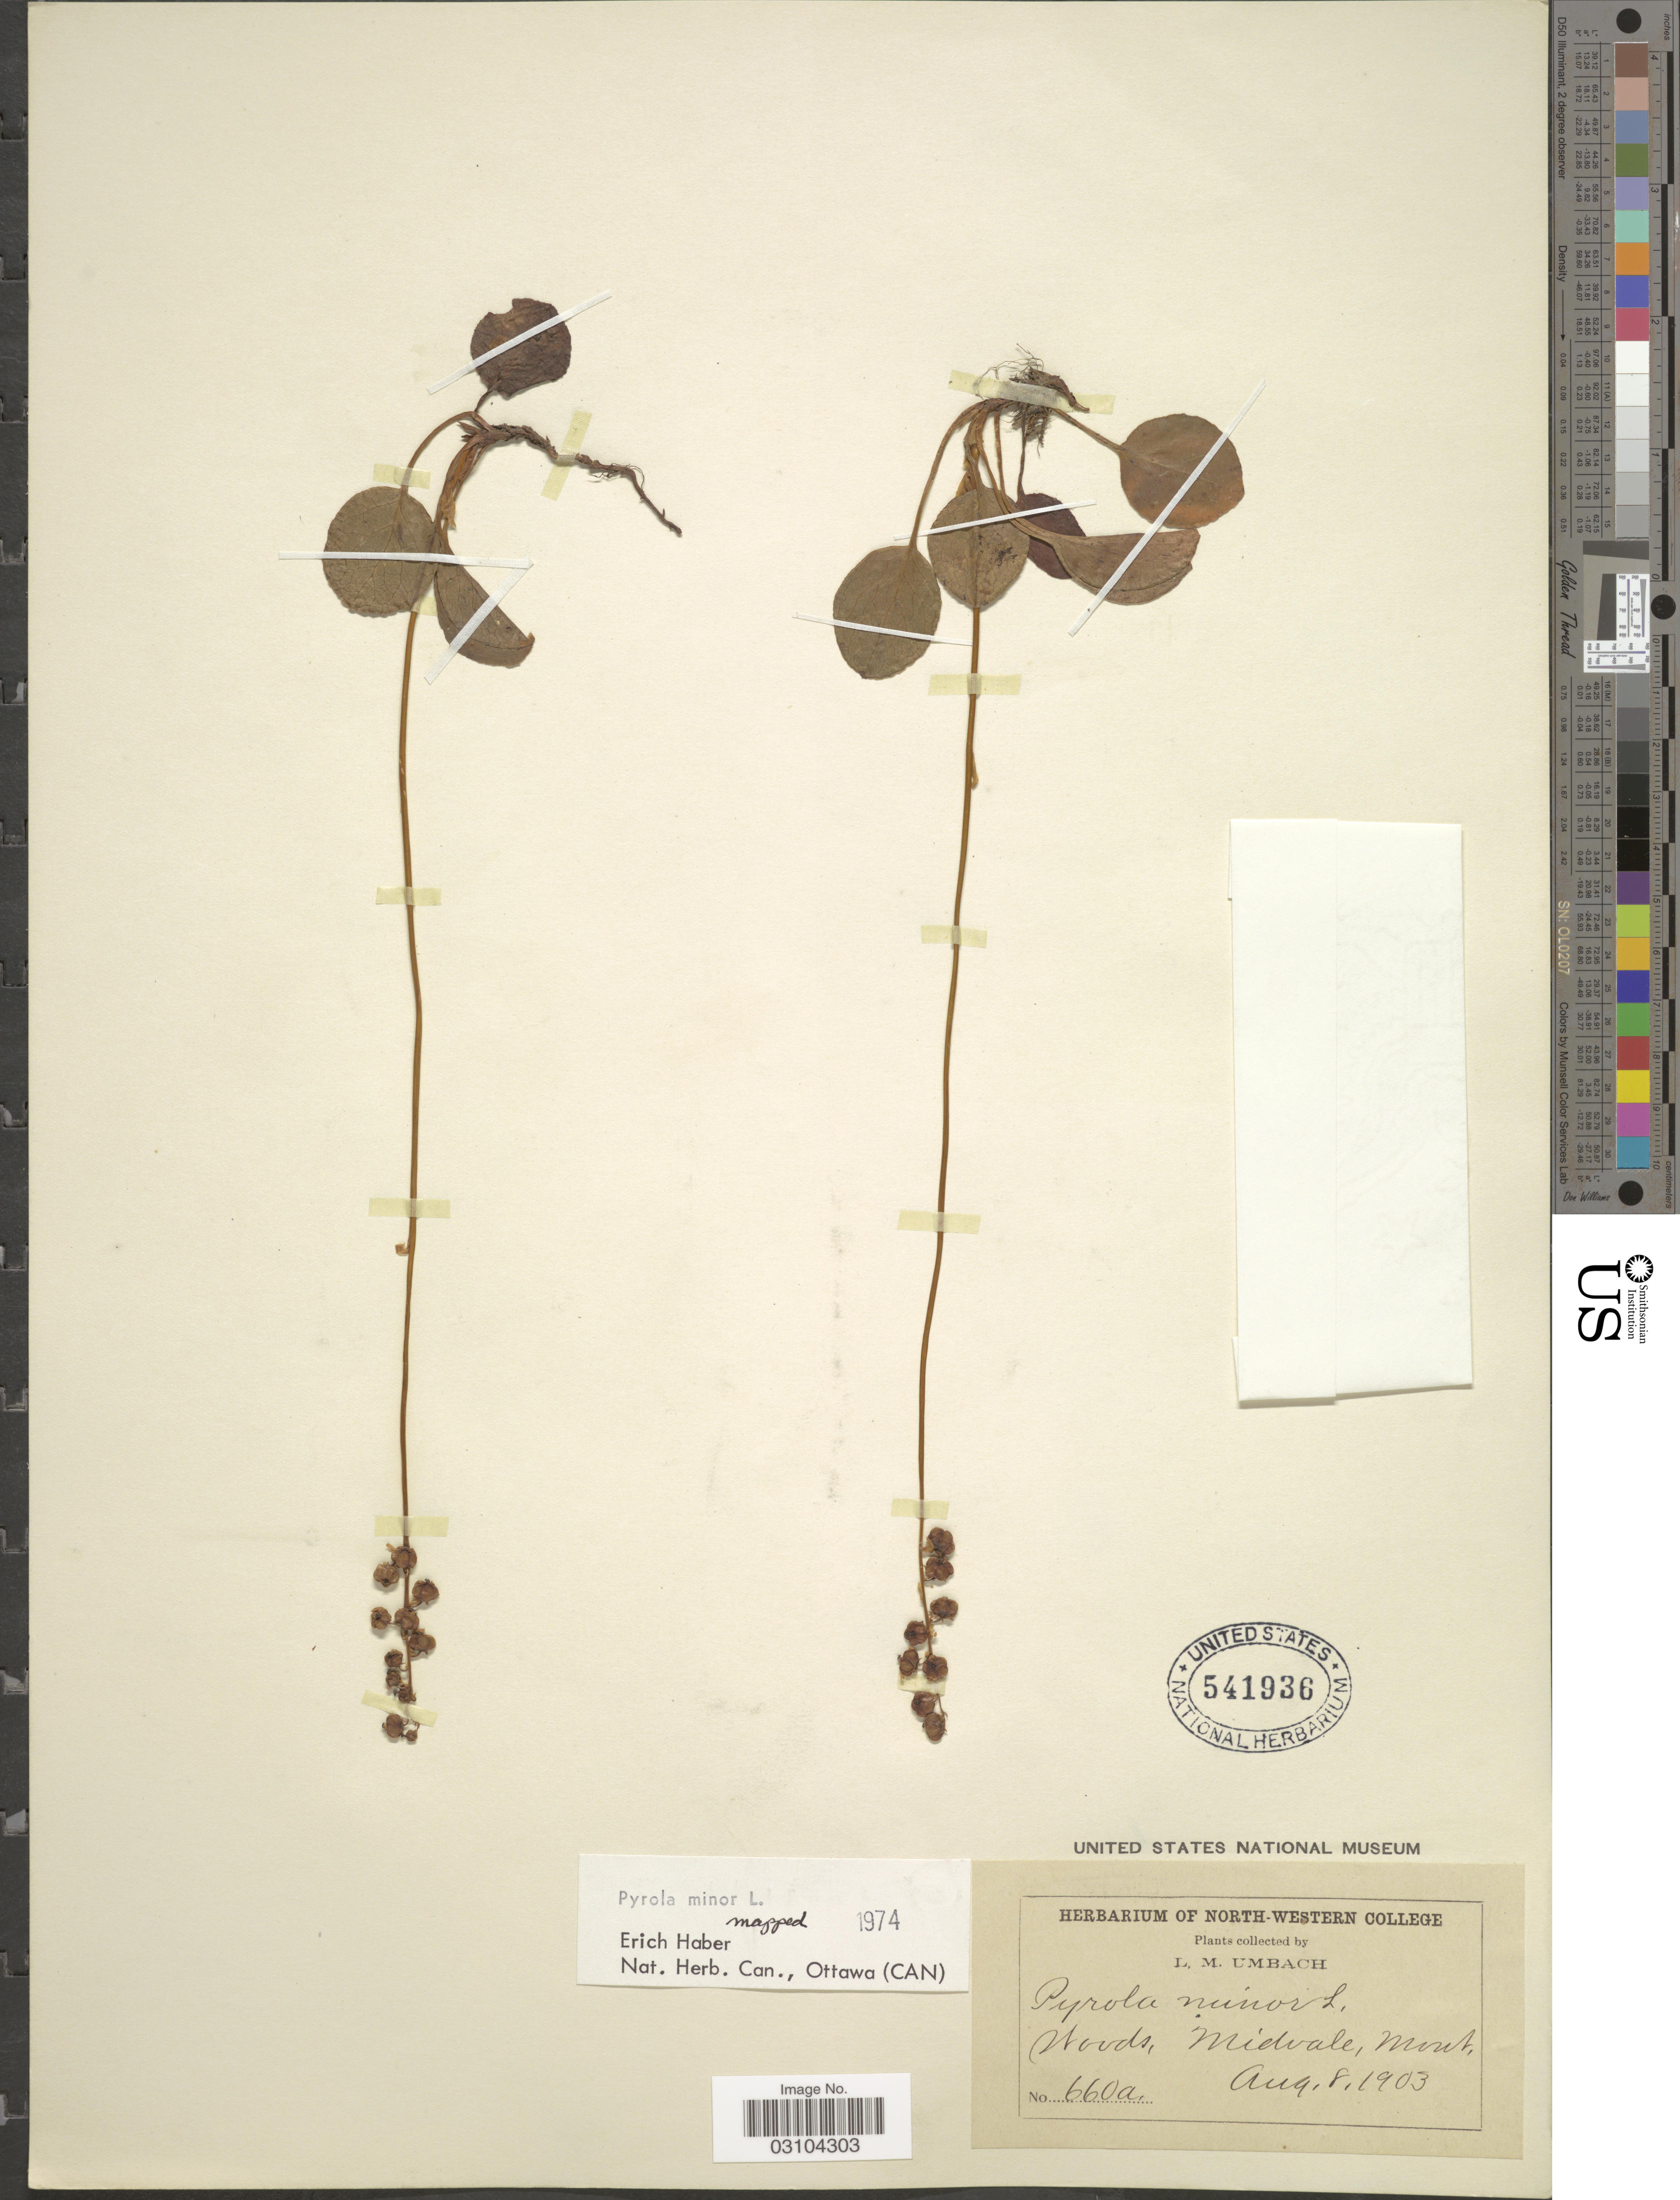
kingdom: Plantae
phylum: Tracheophyta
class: Magnoliopsida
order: Ericales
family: Ericaceae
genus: Pyrola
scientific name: Pyrola minor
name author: L.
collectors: L. M. Umbach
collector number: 660a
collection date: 1903-08-08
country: United States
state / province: Montana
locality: Woods, Midvale.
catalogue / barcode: US 541936